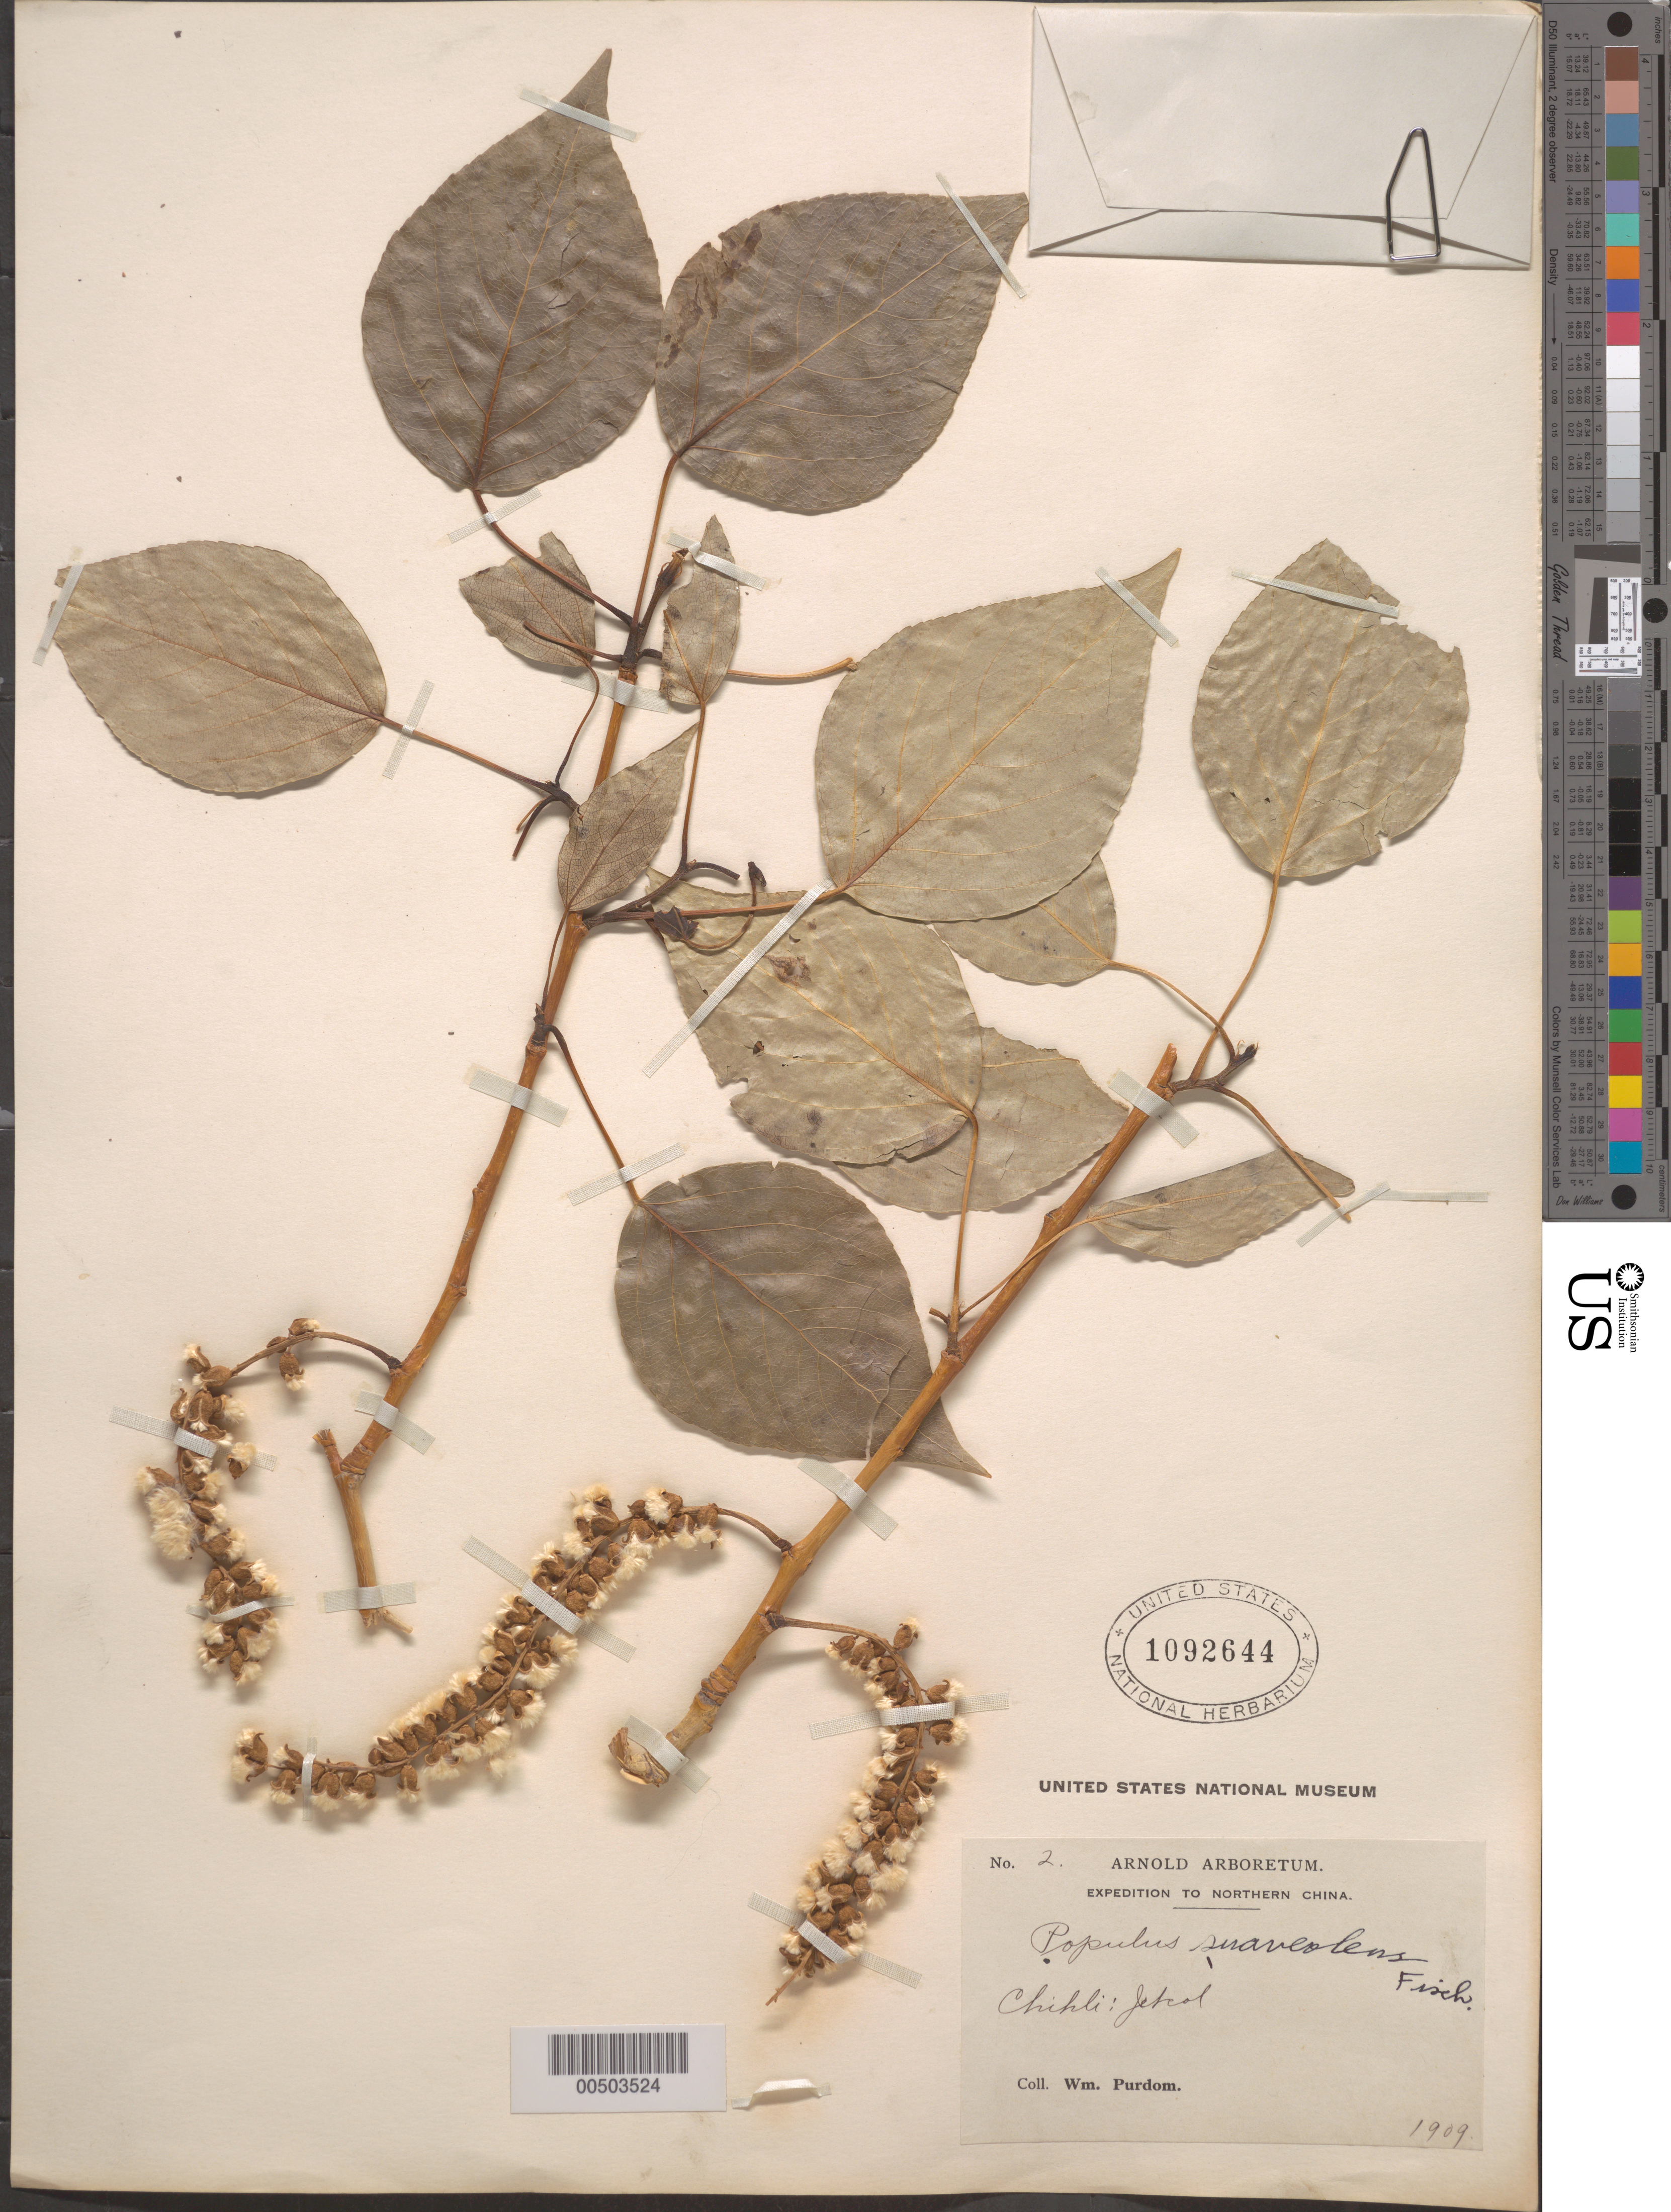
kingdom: Plantae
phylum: Tracheophyta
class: Magnoliopsida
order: Malpighiales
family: Salicaceae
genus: Populus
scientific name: Populus suaveolens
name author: Fisch.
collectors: W. Purdom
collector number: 2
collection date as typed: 1909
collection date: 1909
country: China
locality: Northern China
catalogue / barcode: US 1092644